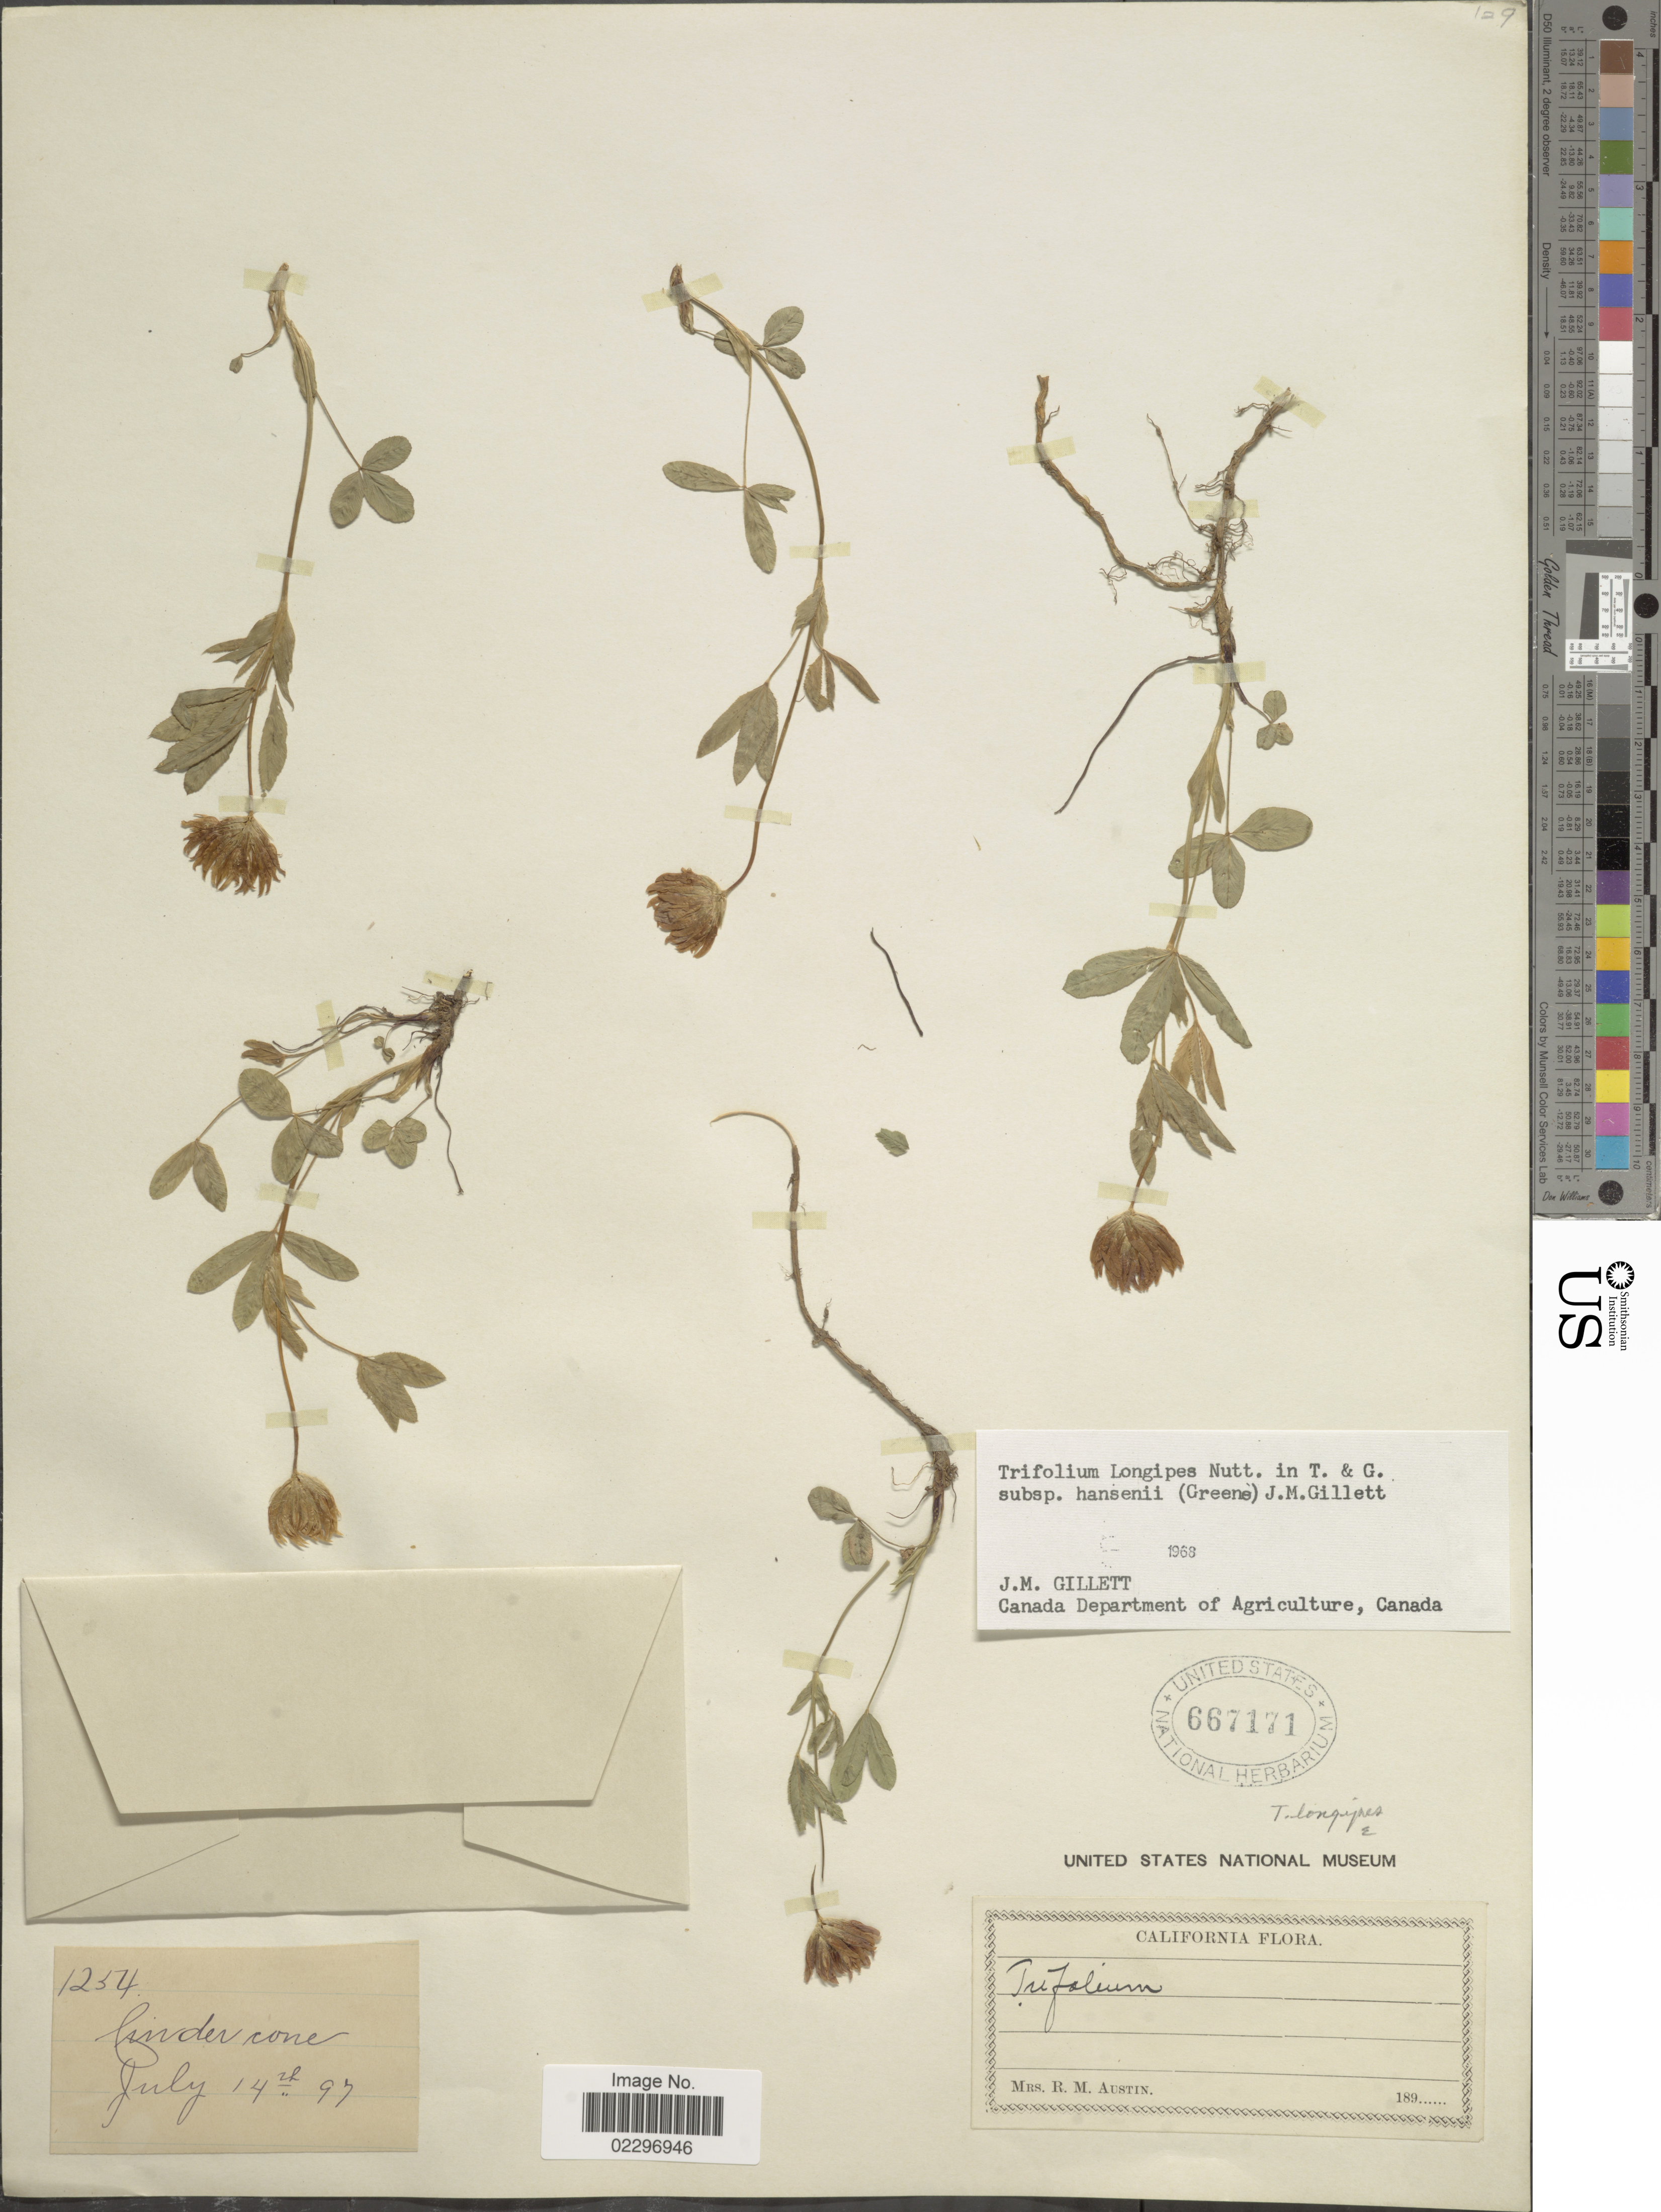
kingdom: Plantae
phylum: Tracheophyta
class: Magnoliopsida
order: Fabales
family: Fabaceae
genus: Trifolium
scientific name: Trifolium longipes subsp. hansenii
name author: (Greene) J.M. Gillett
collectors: R. Austin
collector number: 1254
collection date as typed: Transcribed d/m/y: 14/7/97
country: United States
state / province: California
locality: Cinde Cone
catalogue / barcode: US 667171